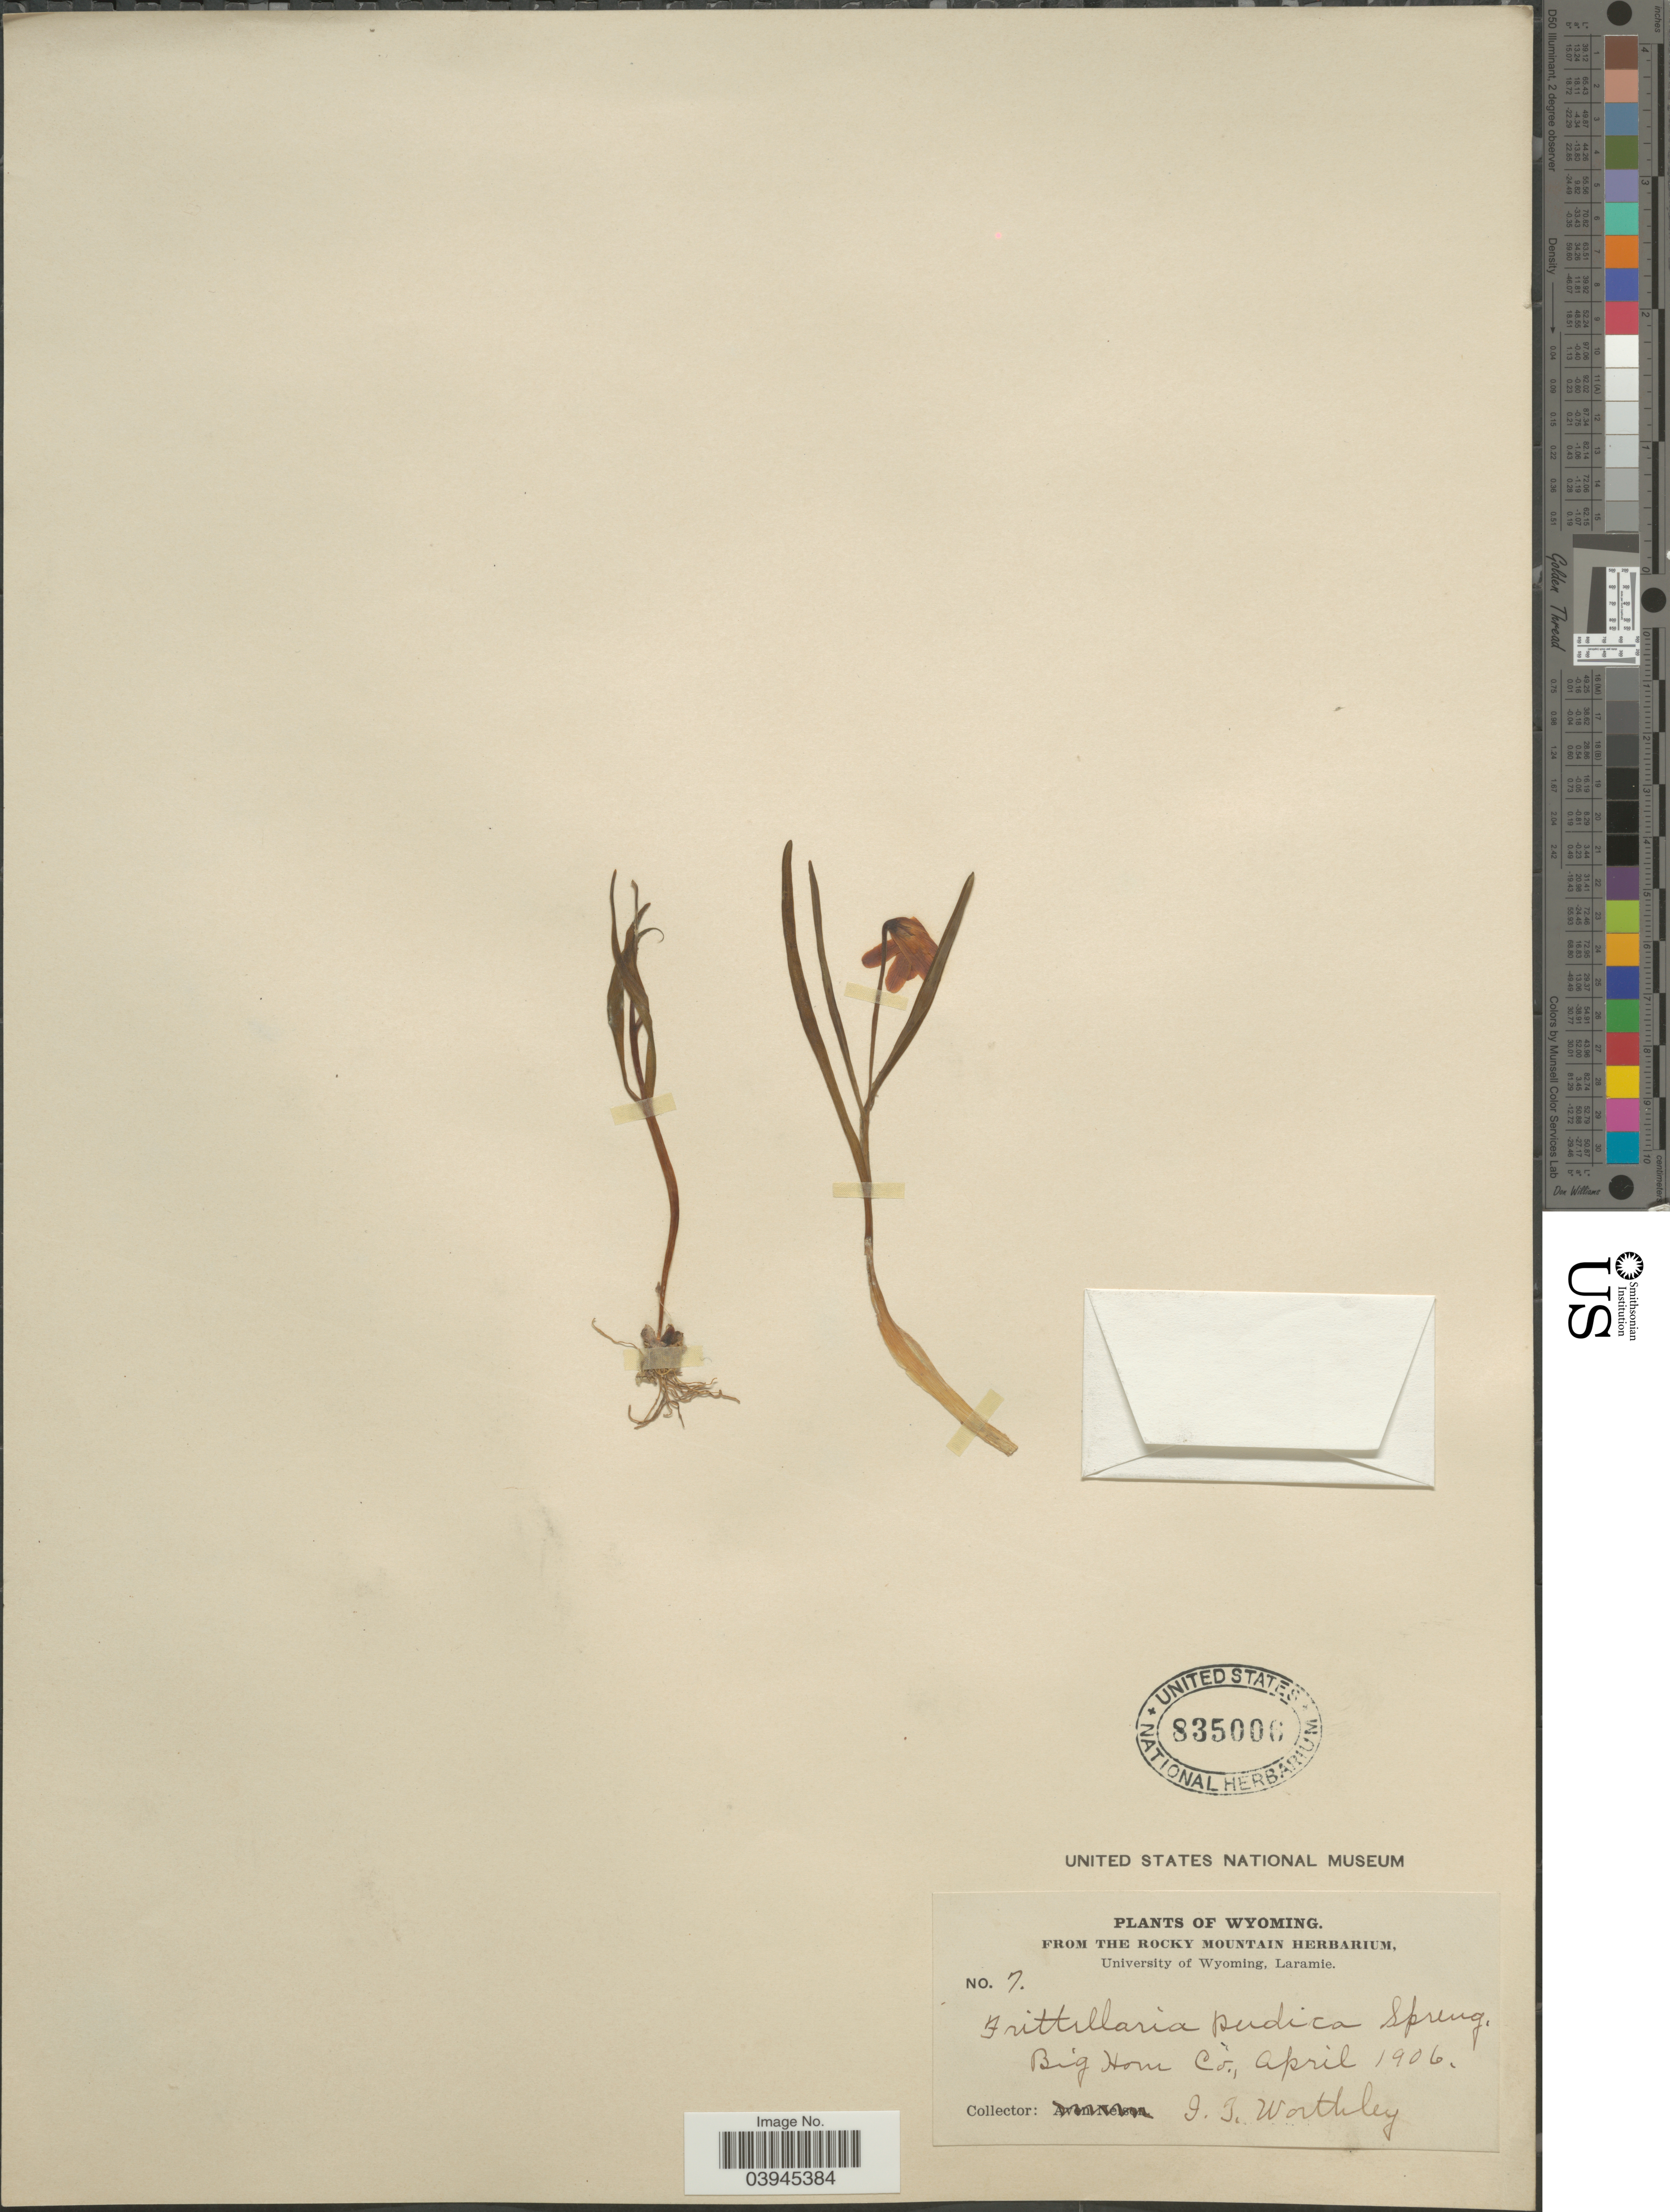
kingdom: Plantae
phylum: Tracheophyta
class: Liliopsida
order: Liliales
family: Liliaceae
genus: Fritillaria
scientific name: Fritillaria pudica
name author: (Pursh) Spreng.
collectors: I. Worthley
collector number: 7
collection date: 1906-04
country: United States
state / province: Wyoming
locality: Big Horn Co.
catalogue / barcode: US 835006